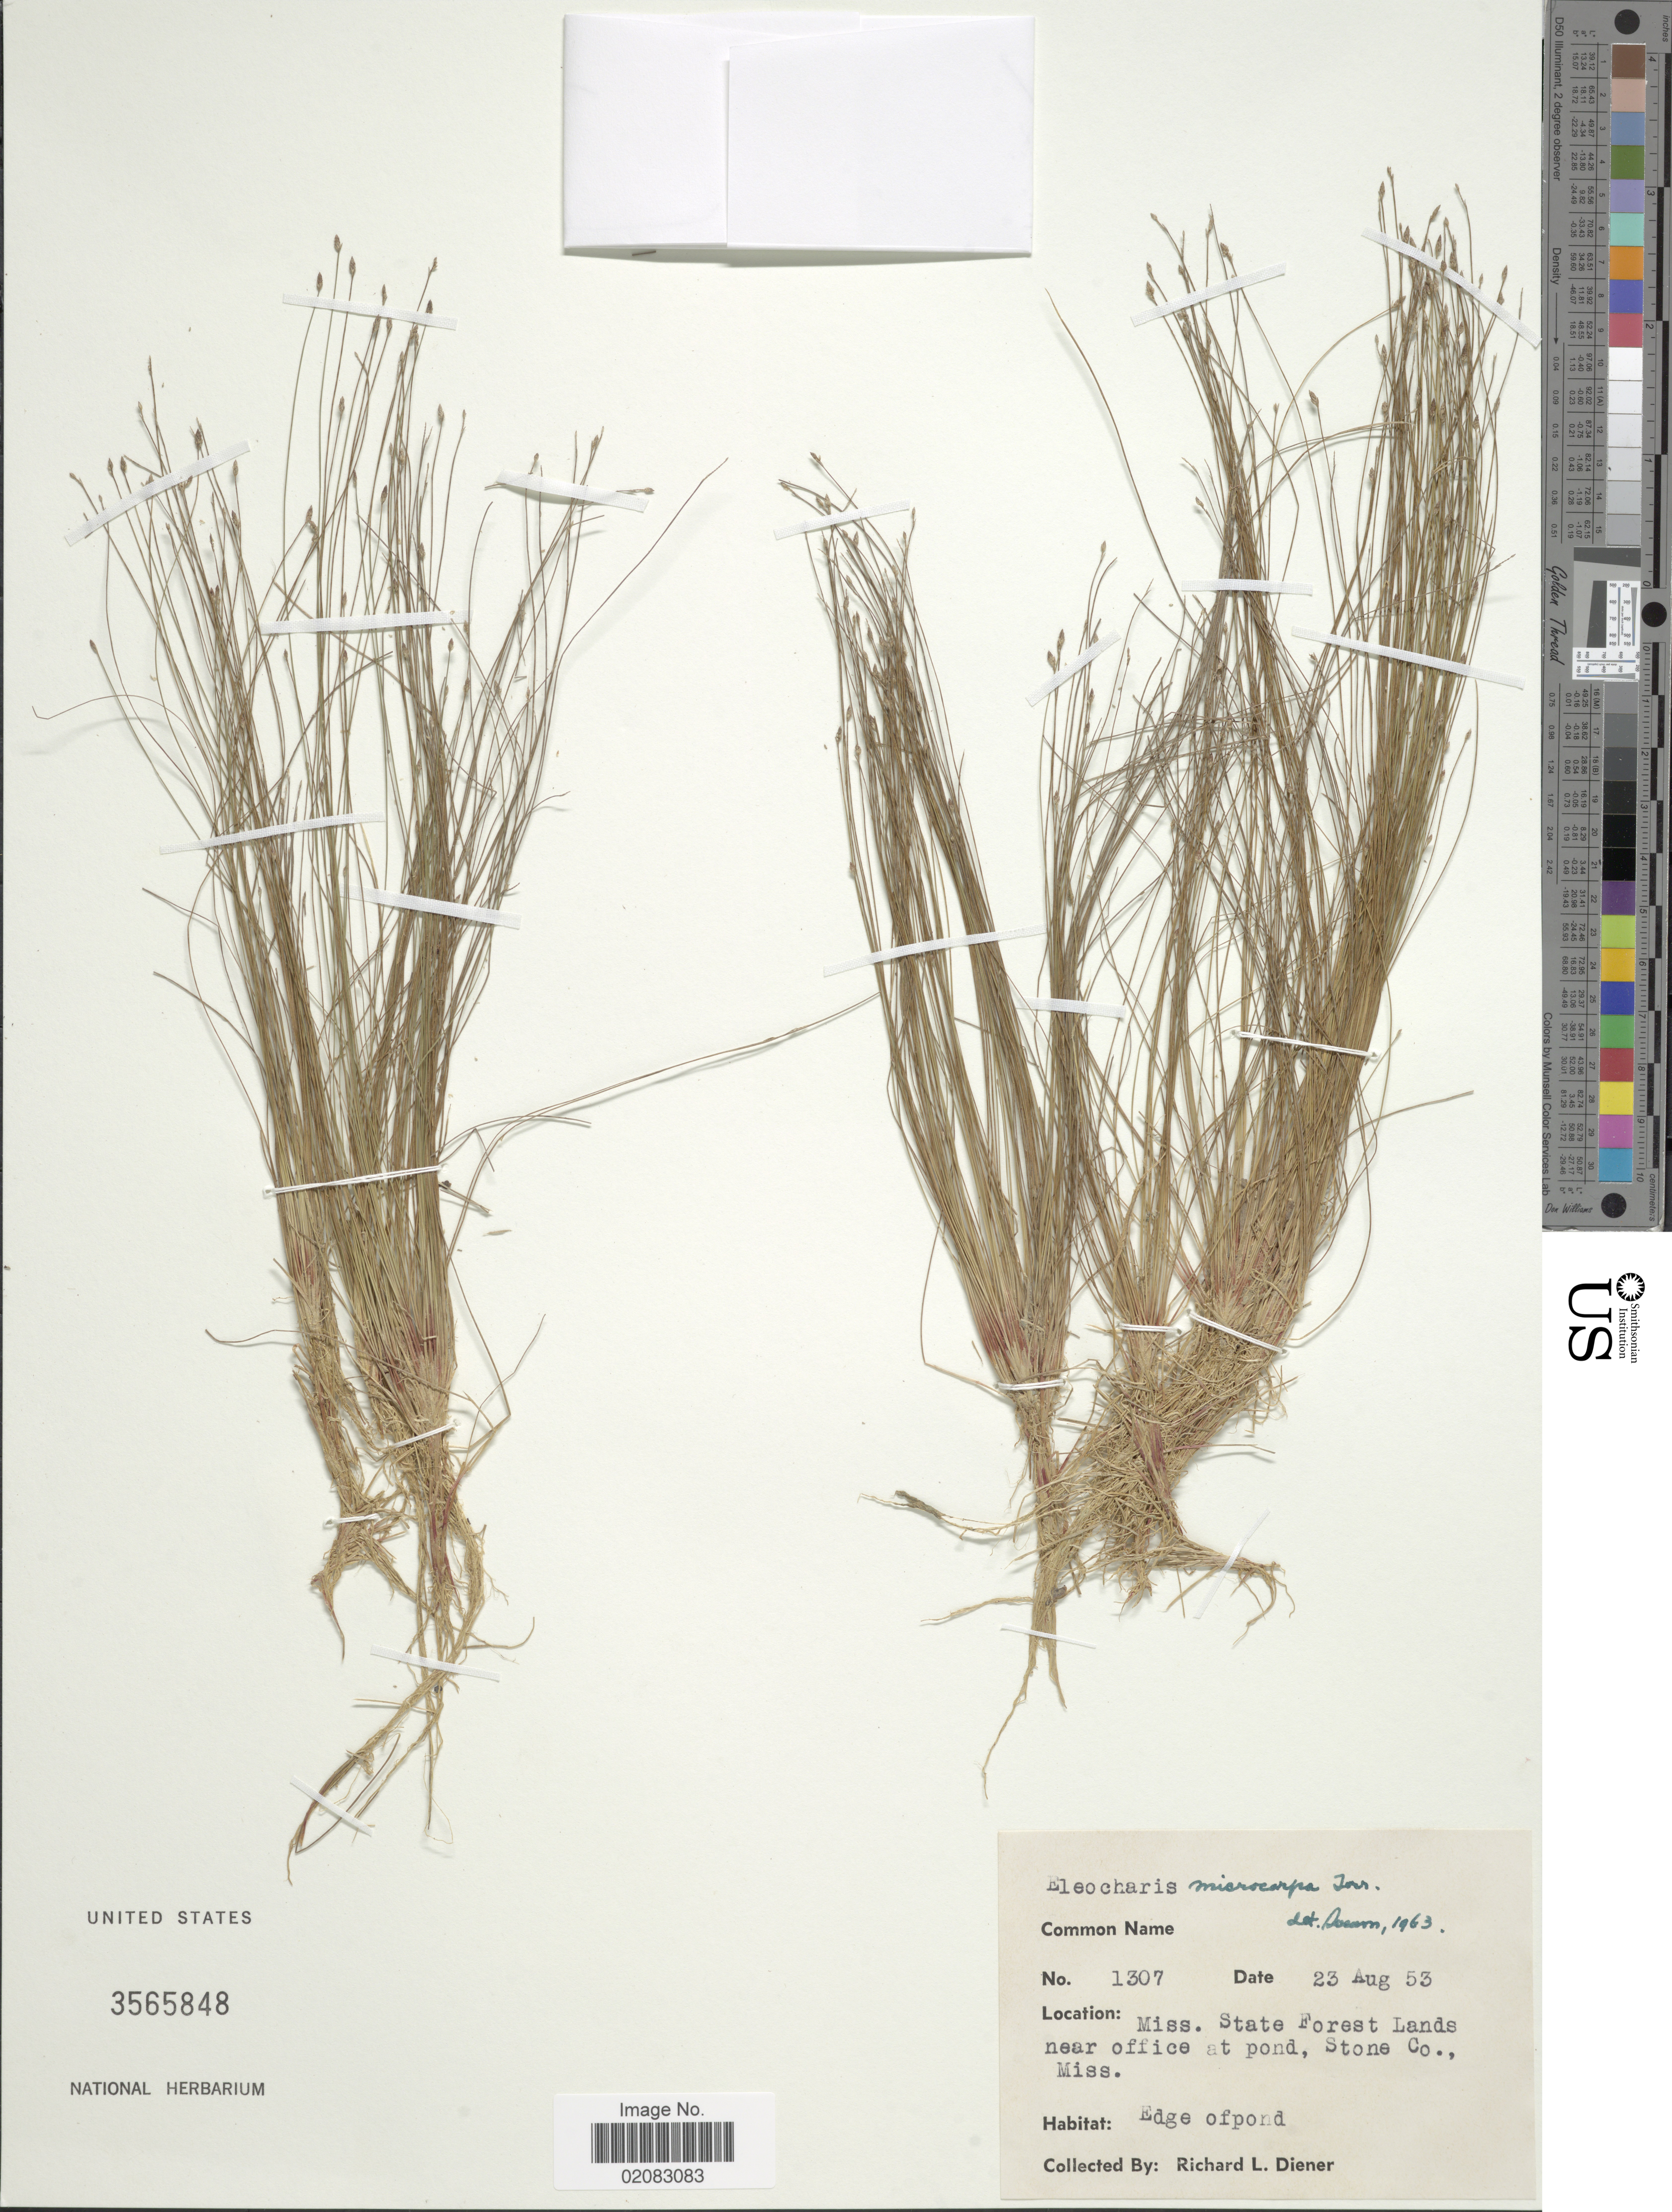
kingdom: Plantae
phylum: Tracheophyta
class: Liliopsida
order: Poales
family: Cyperaceae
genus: Eleocharis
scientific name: Eleocharis microcarpa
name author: Torr.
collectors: R. Diener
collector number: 1307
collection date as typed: Transcribed d/m/y: 23/8/53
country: United States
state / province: Mississippi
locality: Miss. State Forest Lands near office at pond, Stone Co., Edge of pond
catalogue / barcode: US 3565848